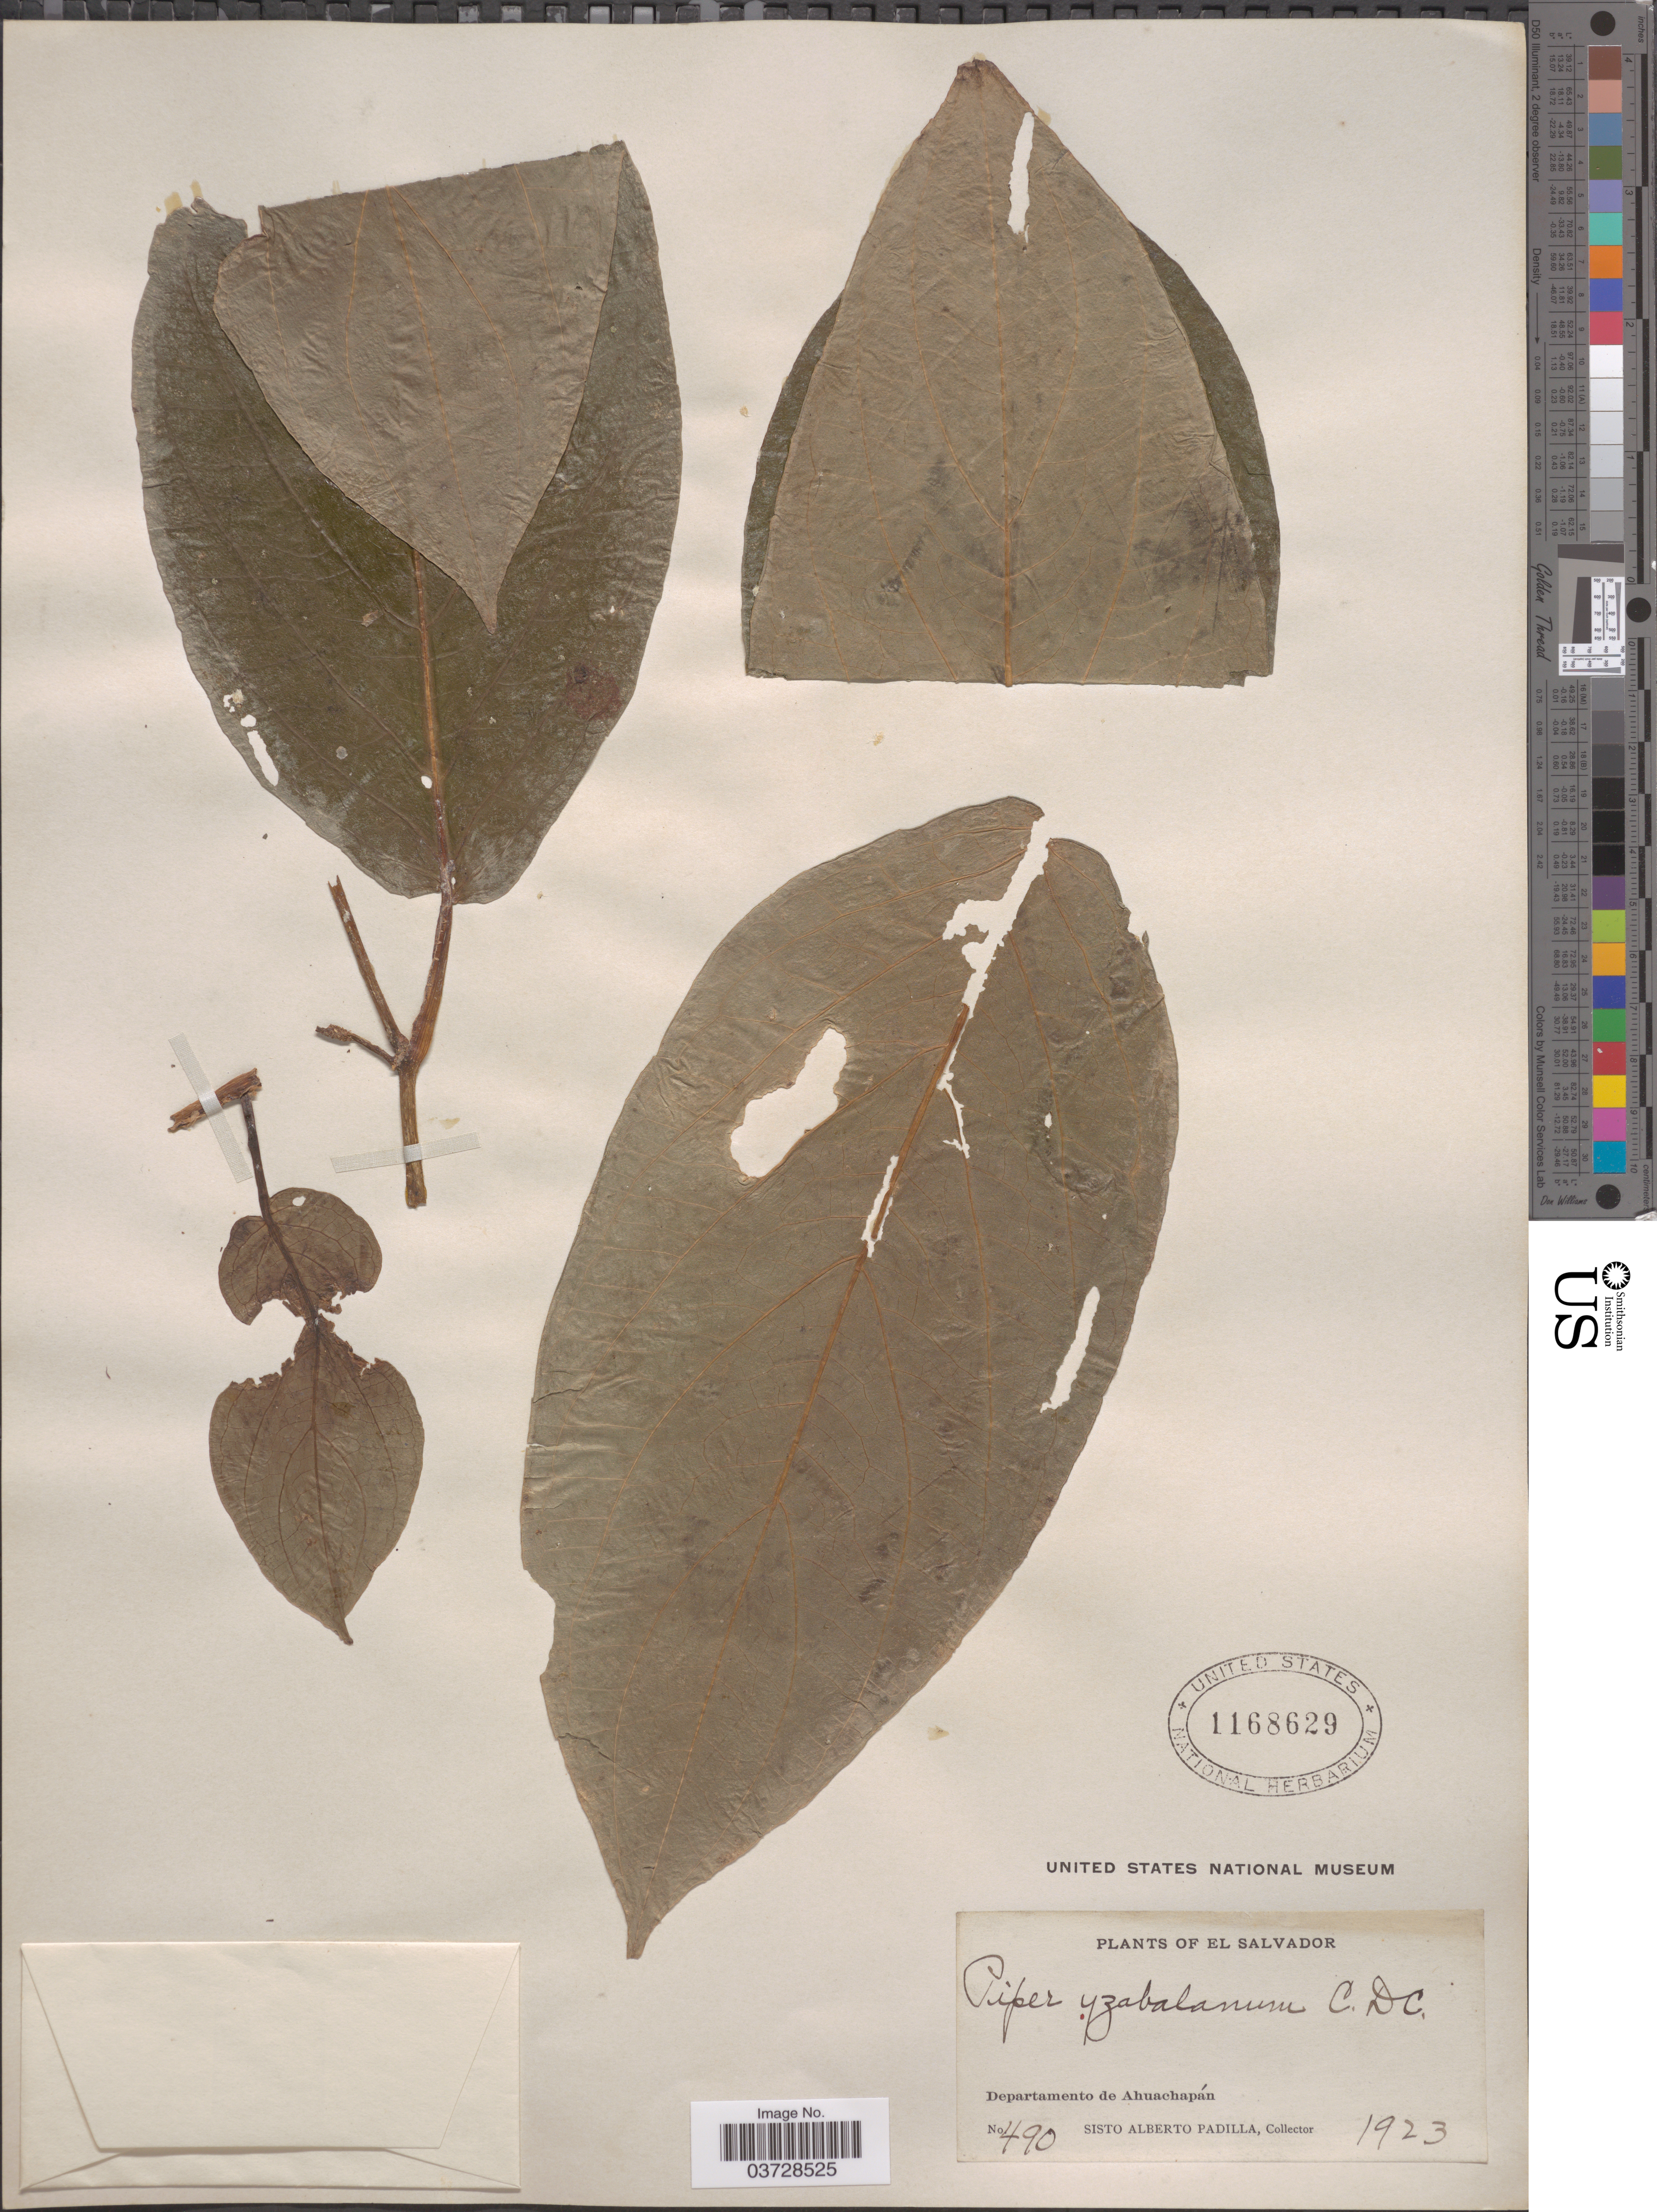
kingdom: Plantae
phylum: Tracheophyta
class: Magnoliopsida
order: Piperales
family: Piperaceae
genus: Piper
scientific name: Piper yzabalanum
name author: C. DC.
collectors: S. A. Padilla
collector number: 490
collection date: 1923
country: El Salvador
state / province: Ahuachapan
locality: Departamento de Ahuachapán.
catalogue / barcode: US 1168629